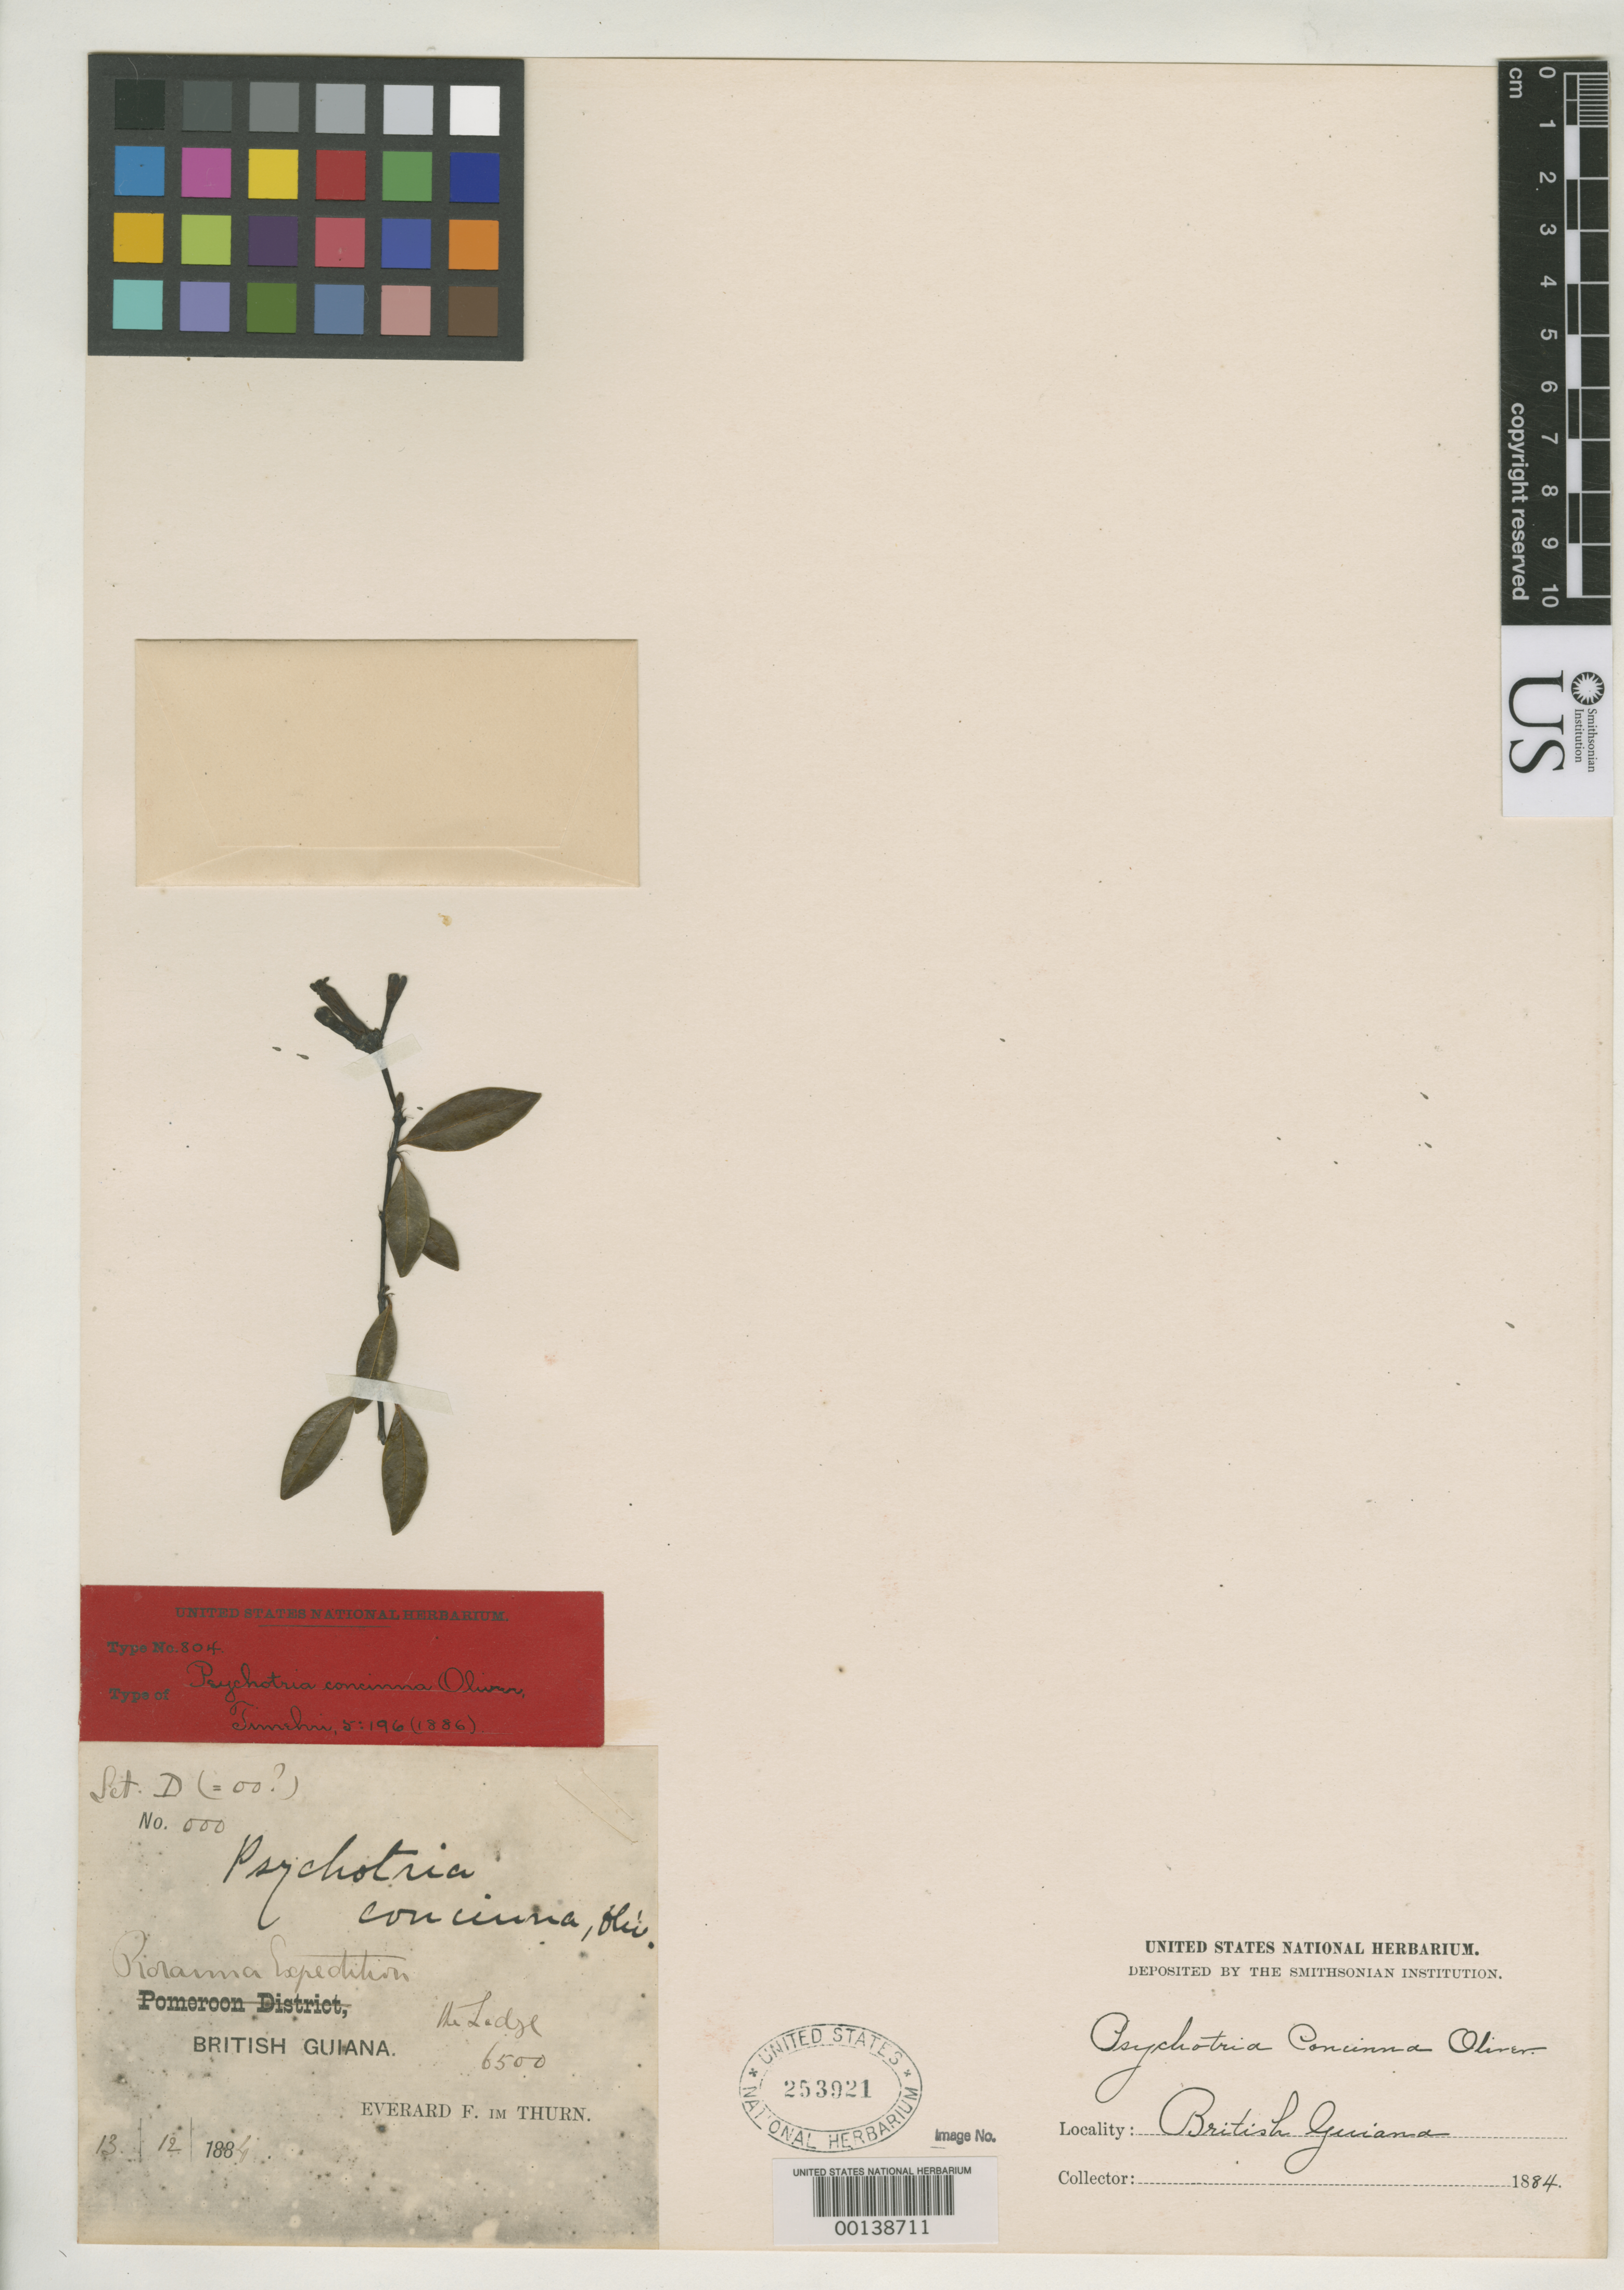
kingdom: Plantae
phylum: Tracheophyta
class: Magnoliopsida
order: Gentianales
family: Rubiaceae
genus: Psychotria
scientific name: Psychotria concinna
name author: Oliv.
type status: Isolectotype; Type Collection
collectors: E. F. im Thurn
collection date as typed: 13 Dec 1884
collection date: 1884-12-13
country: Guyana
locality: British Guiana. Roraima, the Ledge.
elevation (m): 1981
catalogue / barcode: US 253921